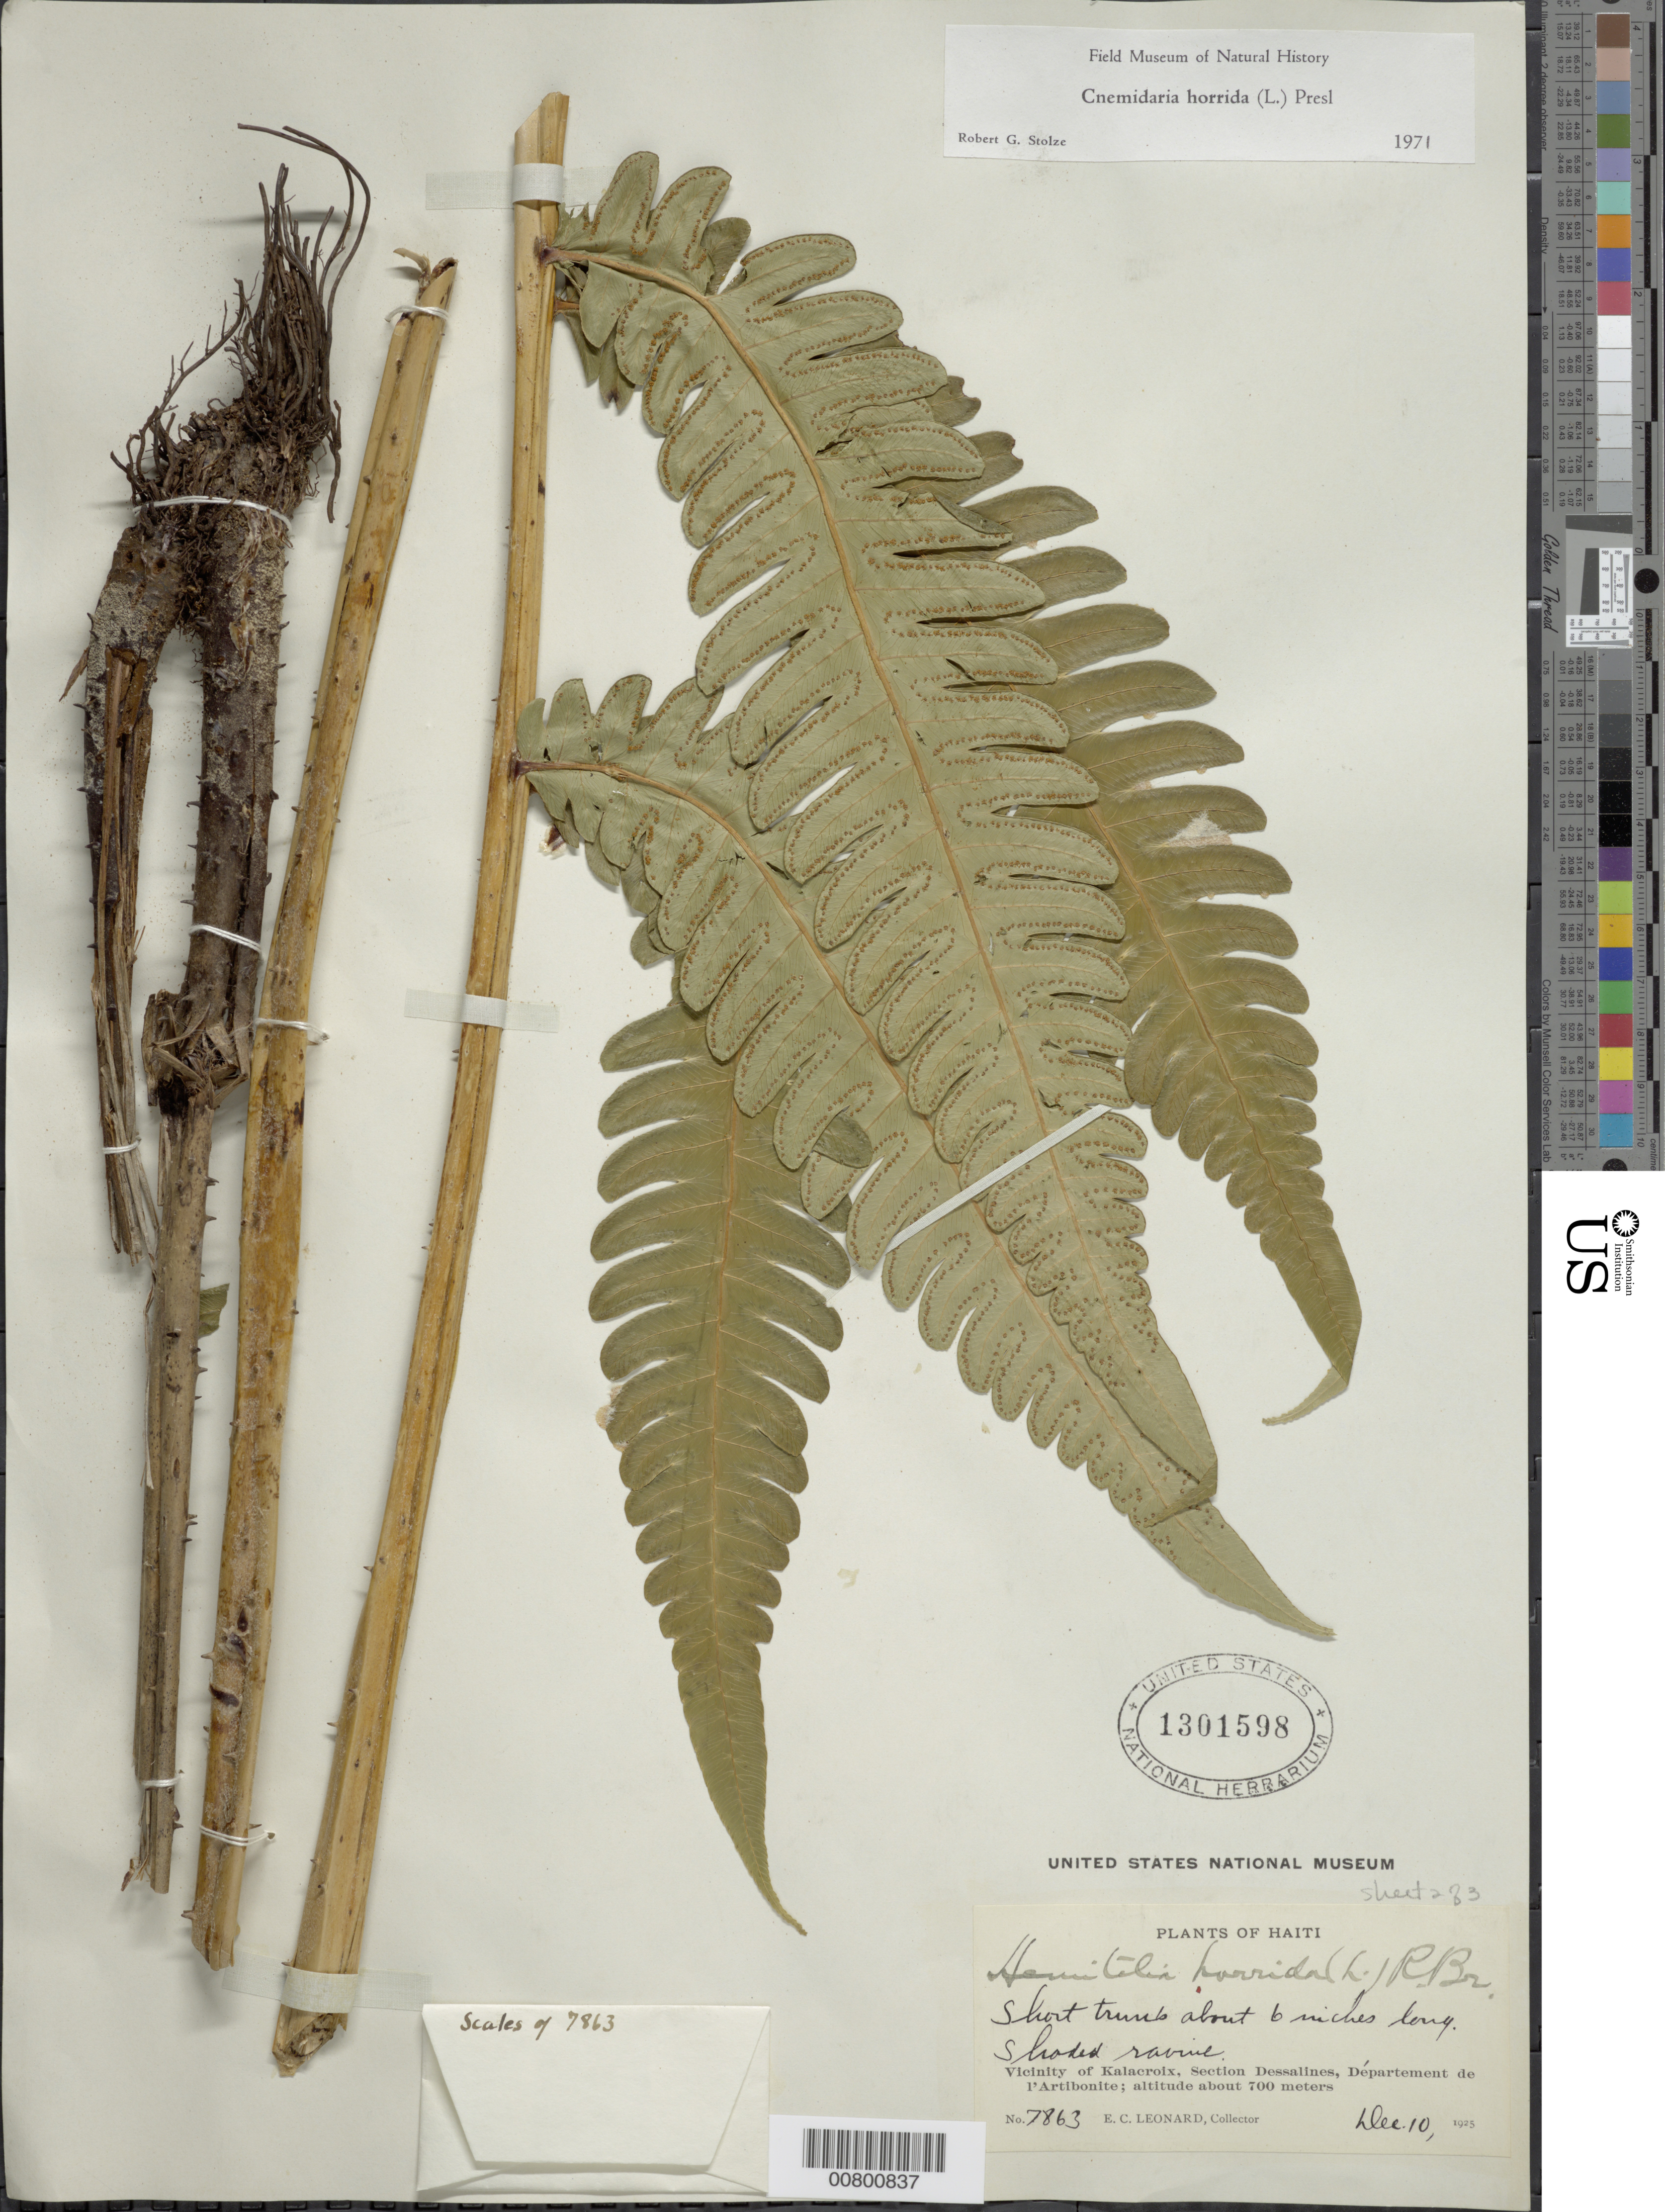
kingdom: Plantae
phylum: Tracheophyta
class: Polypodiopsida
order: Cyatheales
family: Cyatheaceae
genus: Cyathea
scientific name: Cyathea horrida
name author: (L.) Sm.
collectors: E. C. Leonard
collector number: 7863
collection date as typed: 10 Dec 1925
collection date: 1925-12-10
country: Haiti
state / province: Artibonite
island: Hispaniola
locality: Kalacroix vicinity, Section Dessalines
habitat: Shaded ravine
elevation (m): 700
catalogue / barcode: US 1301598